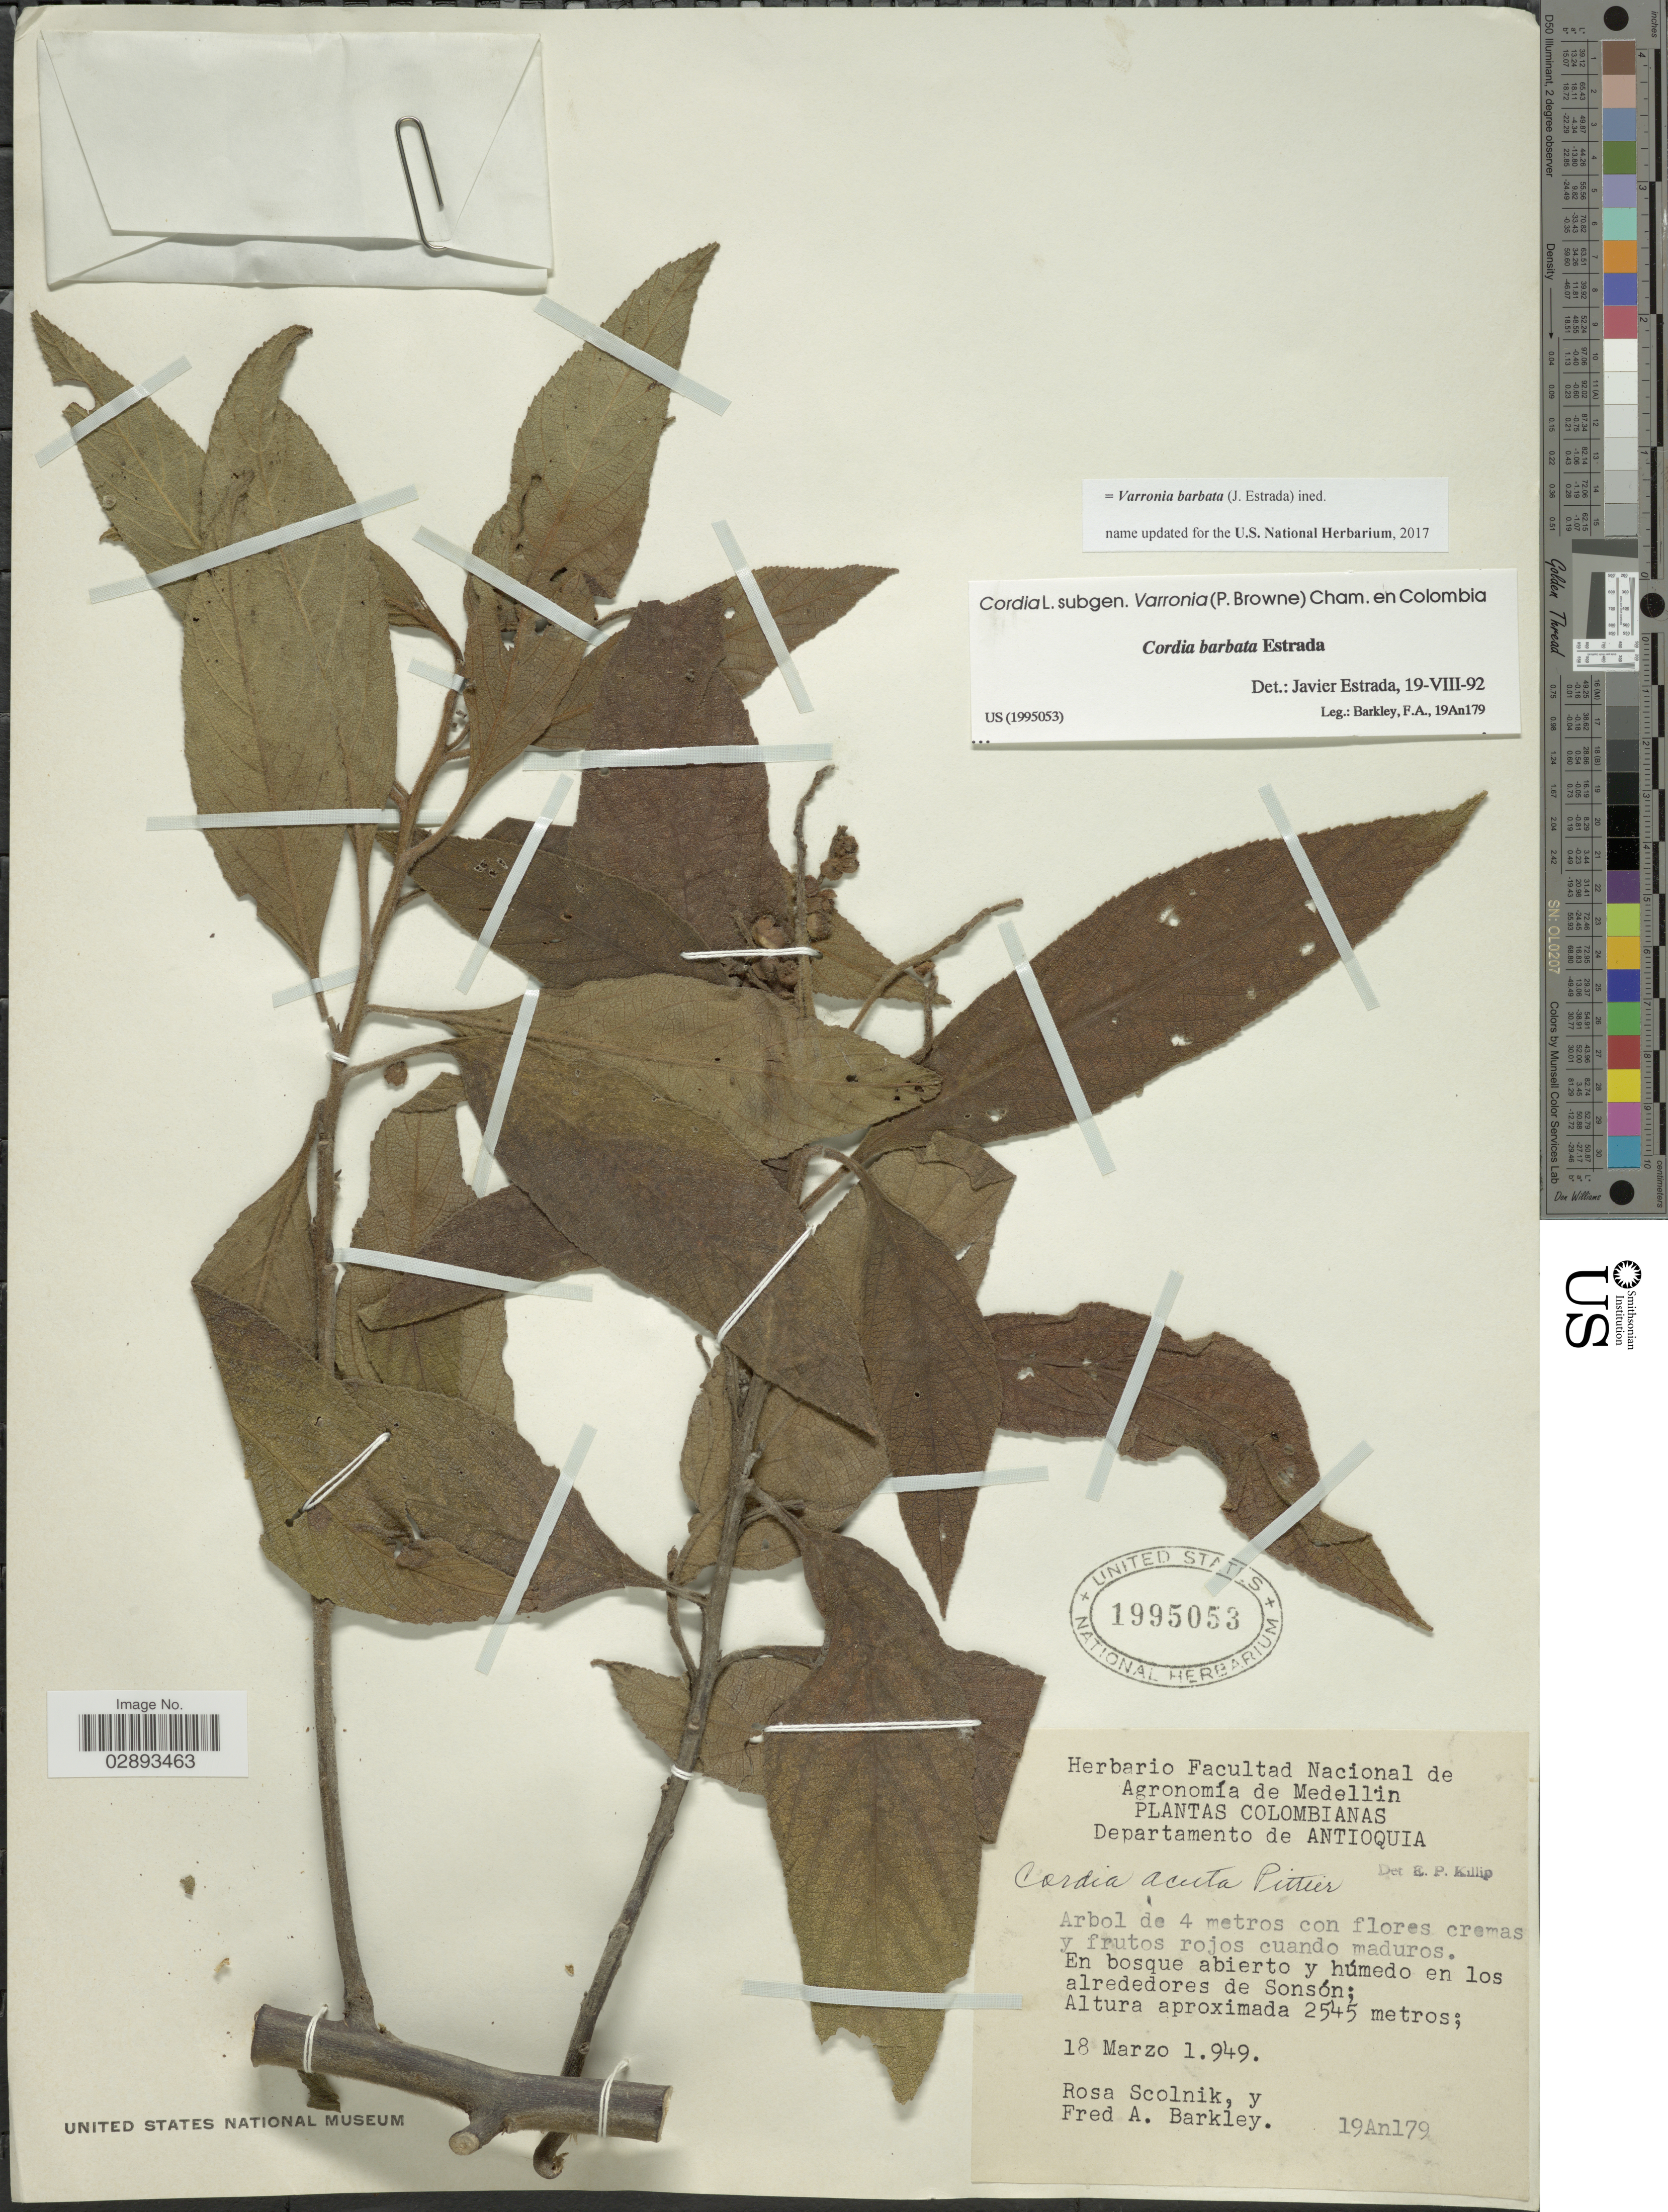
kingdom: Plantae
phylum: Tracheophyta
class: Magnoliopsida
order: Boraginales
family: Cordiaceae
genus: Varronia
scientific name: Varronia barbata (J. Estrada) comb. nov. ined.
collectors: R. Scolnik & F. A. Barkley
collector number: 19An179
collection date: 1949-03-18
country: Colombia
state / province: Antioquia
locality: Departamento de Antioquia, En bosque abierto y húmedo en los alrededores de Sonsón.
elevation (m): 2545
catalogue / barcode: US 1995053